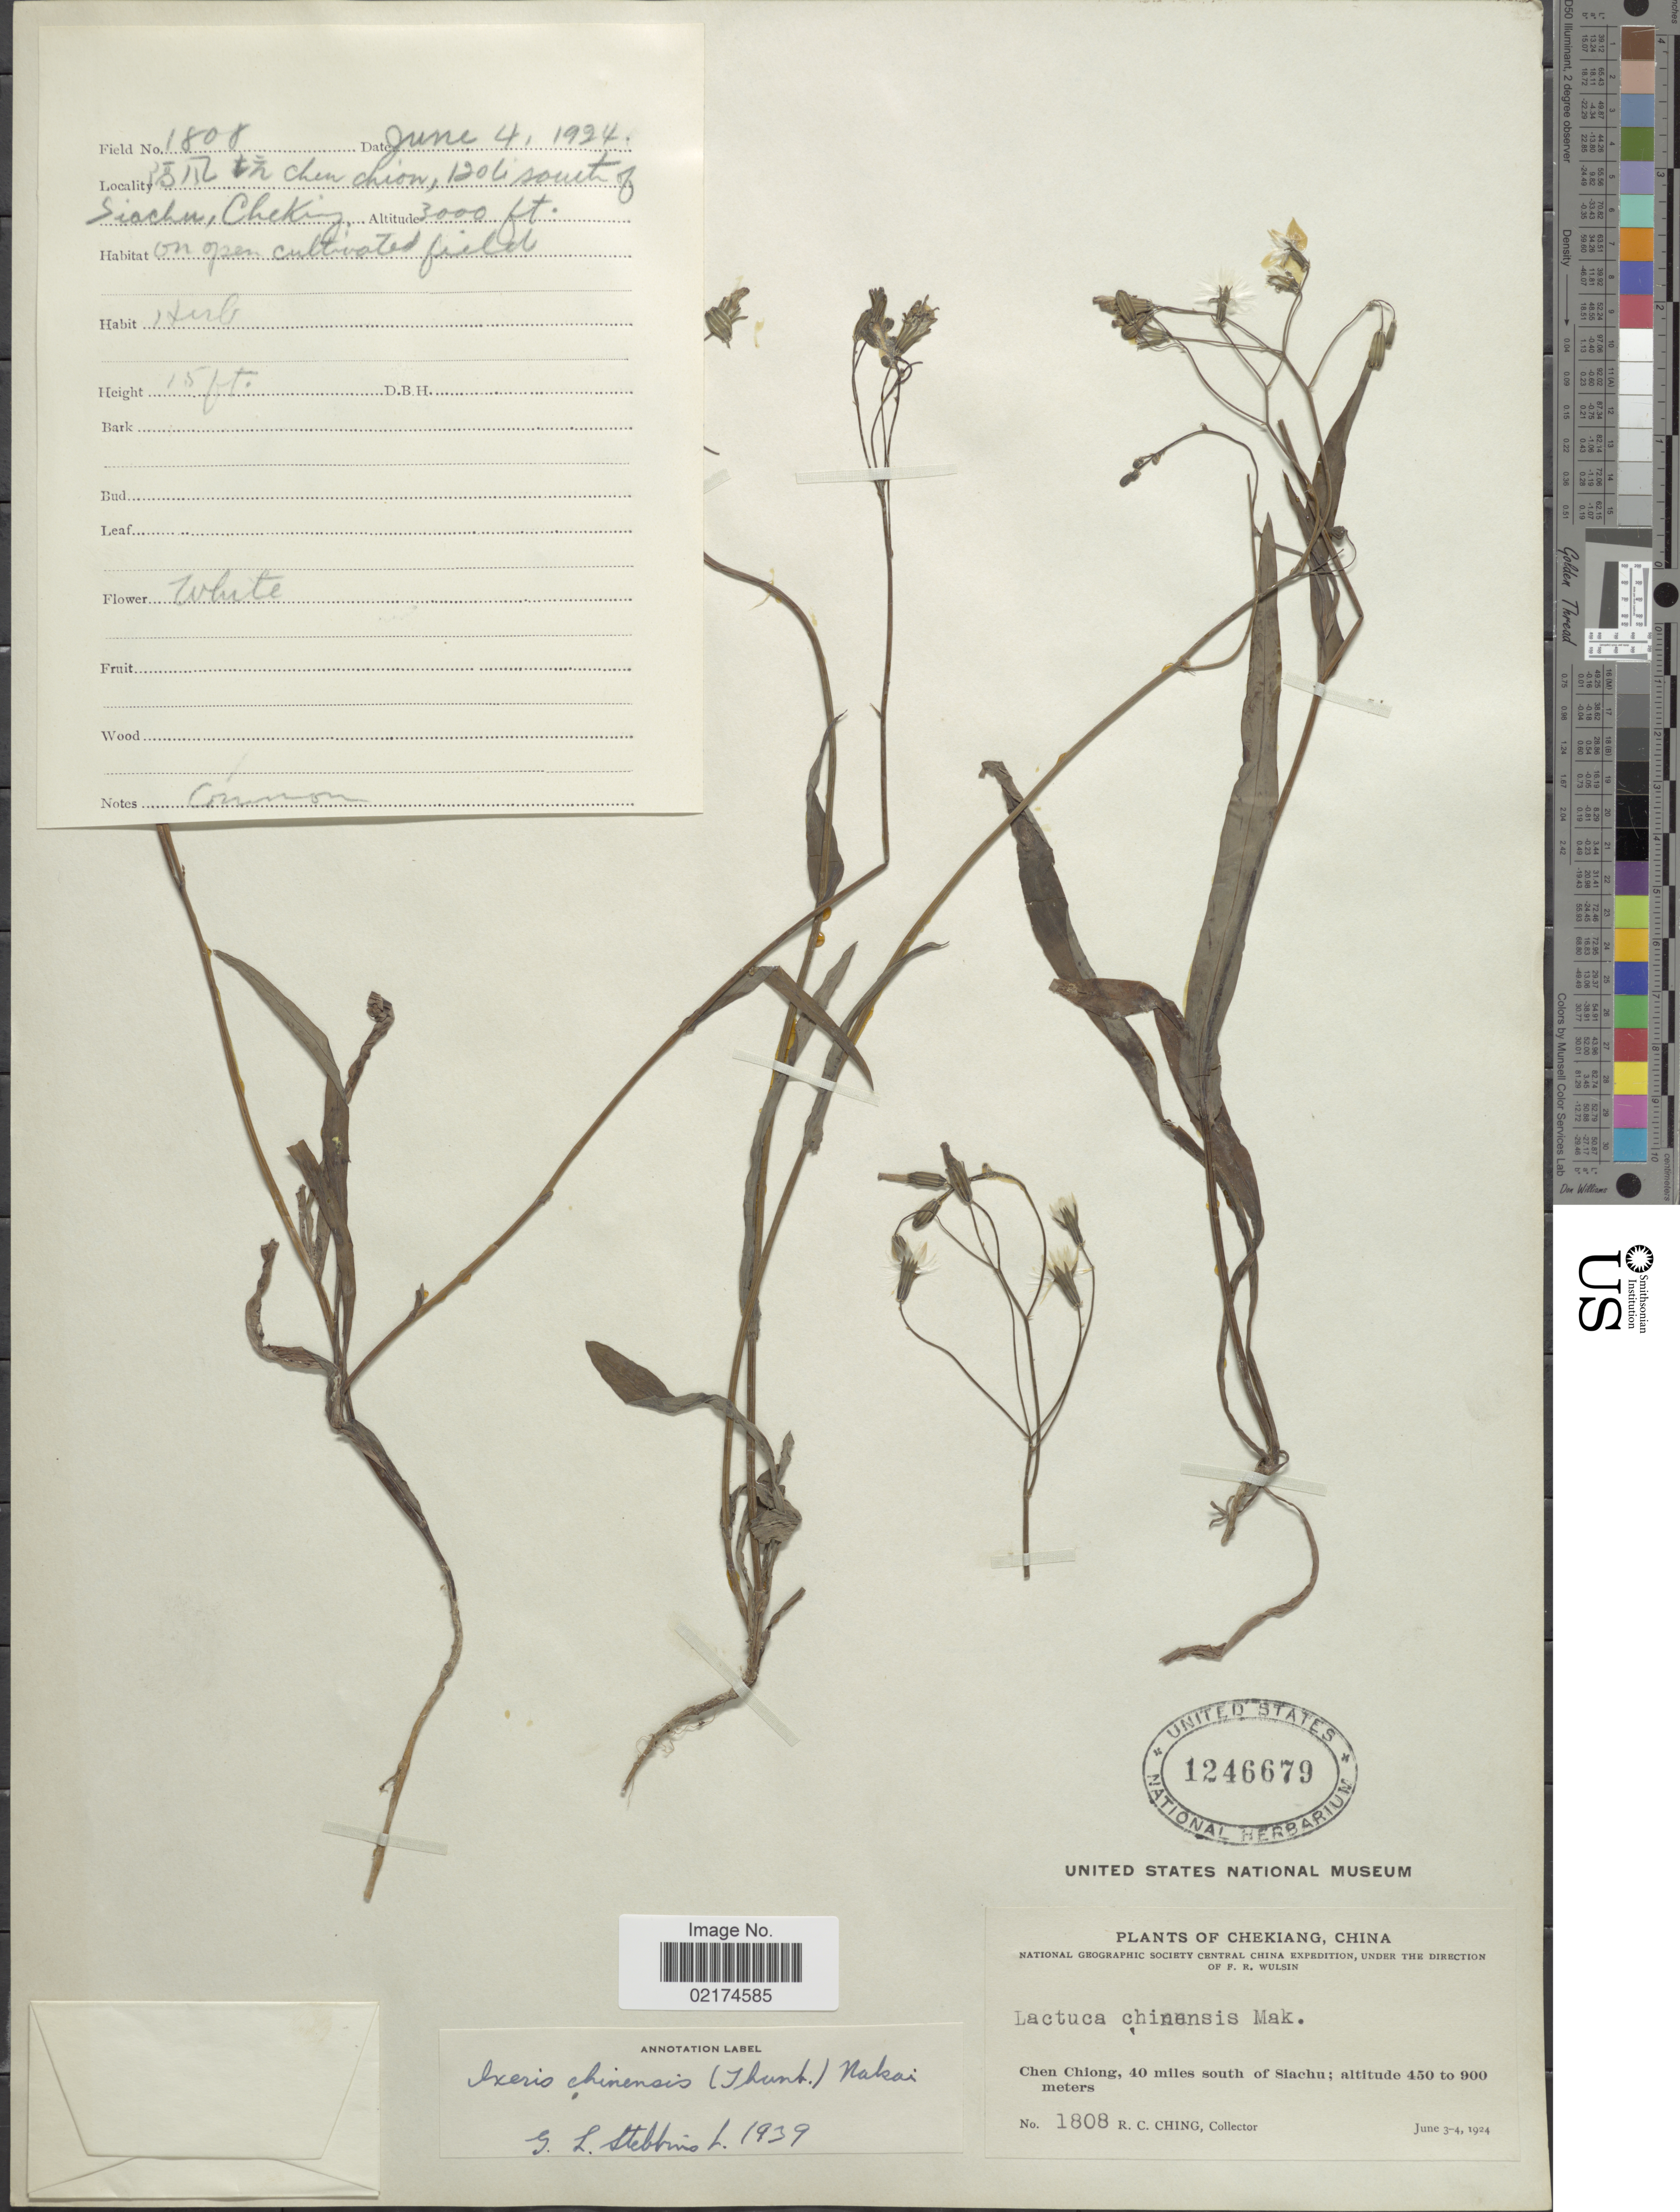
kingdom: Plantae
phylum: Tracheophyta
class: Magnoliopsida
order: Asterales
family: Asteraceae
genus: Ixeris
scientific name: Ixeris chinensis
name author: (Thunb.) Nakai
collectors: R. C. Ching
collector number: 1808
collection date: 1924-06-04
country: China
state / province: Zhejiang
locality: Chekiang, Chen Chiong, 40 miles south of Siachu, 120 [illegible text] south of Siachu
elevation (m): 914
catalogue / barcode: US 1246679